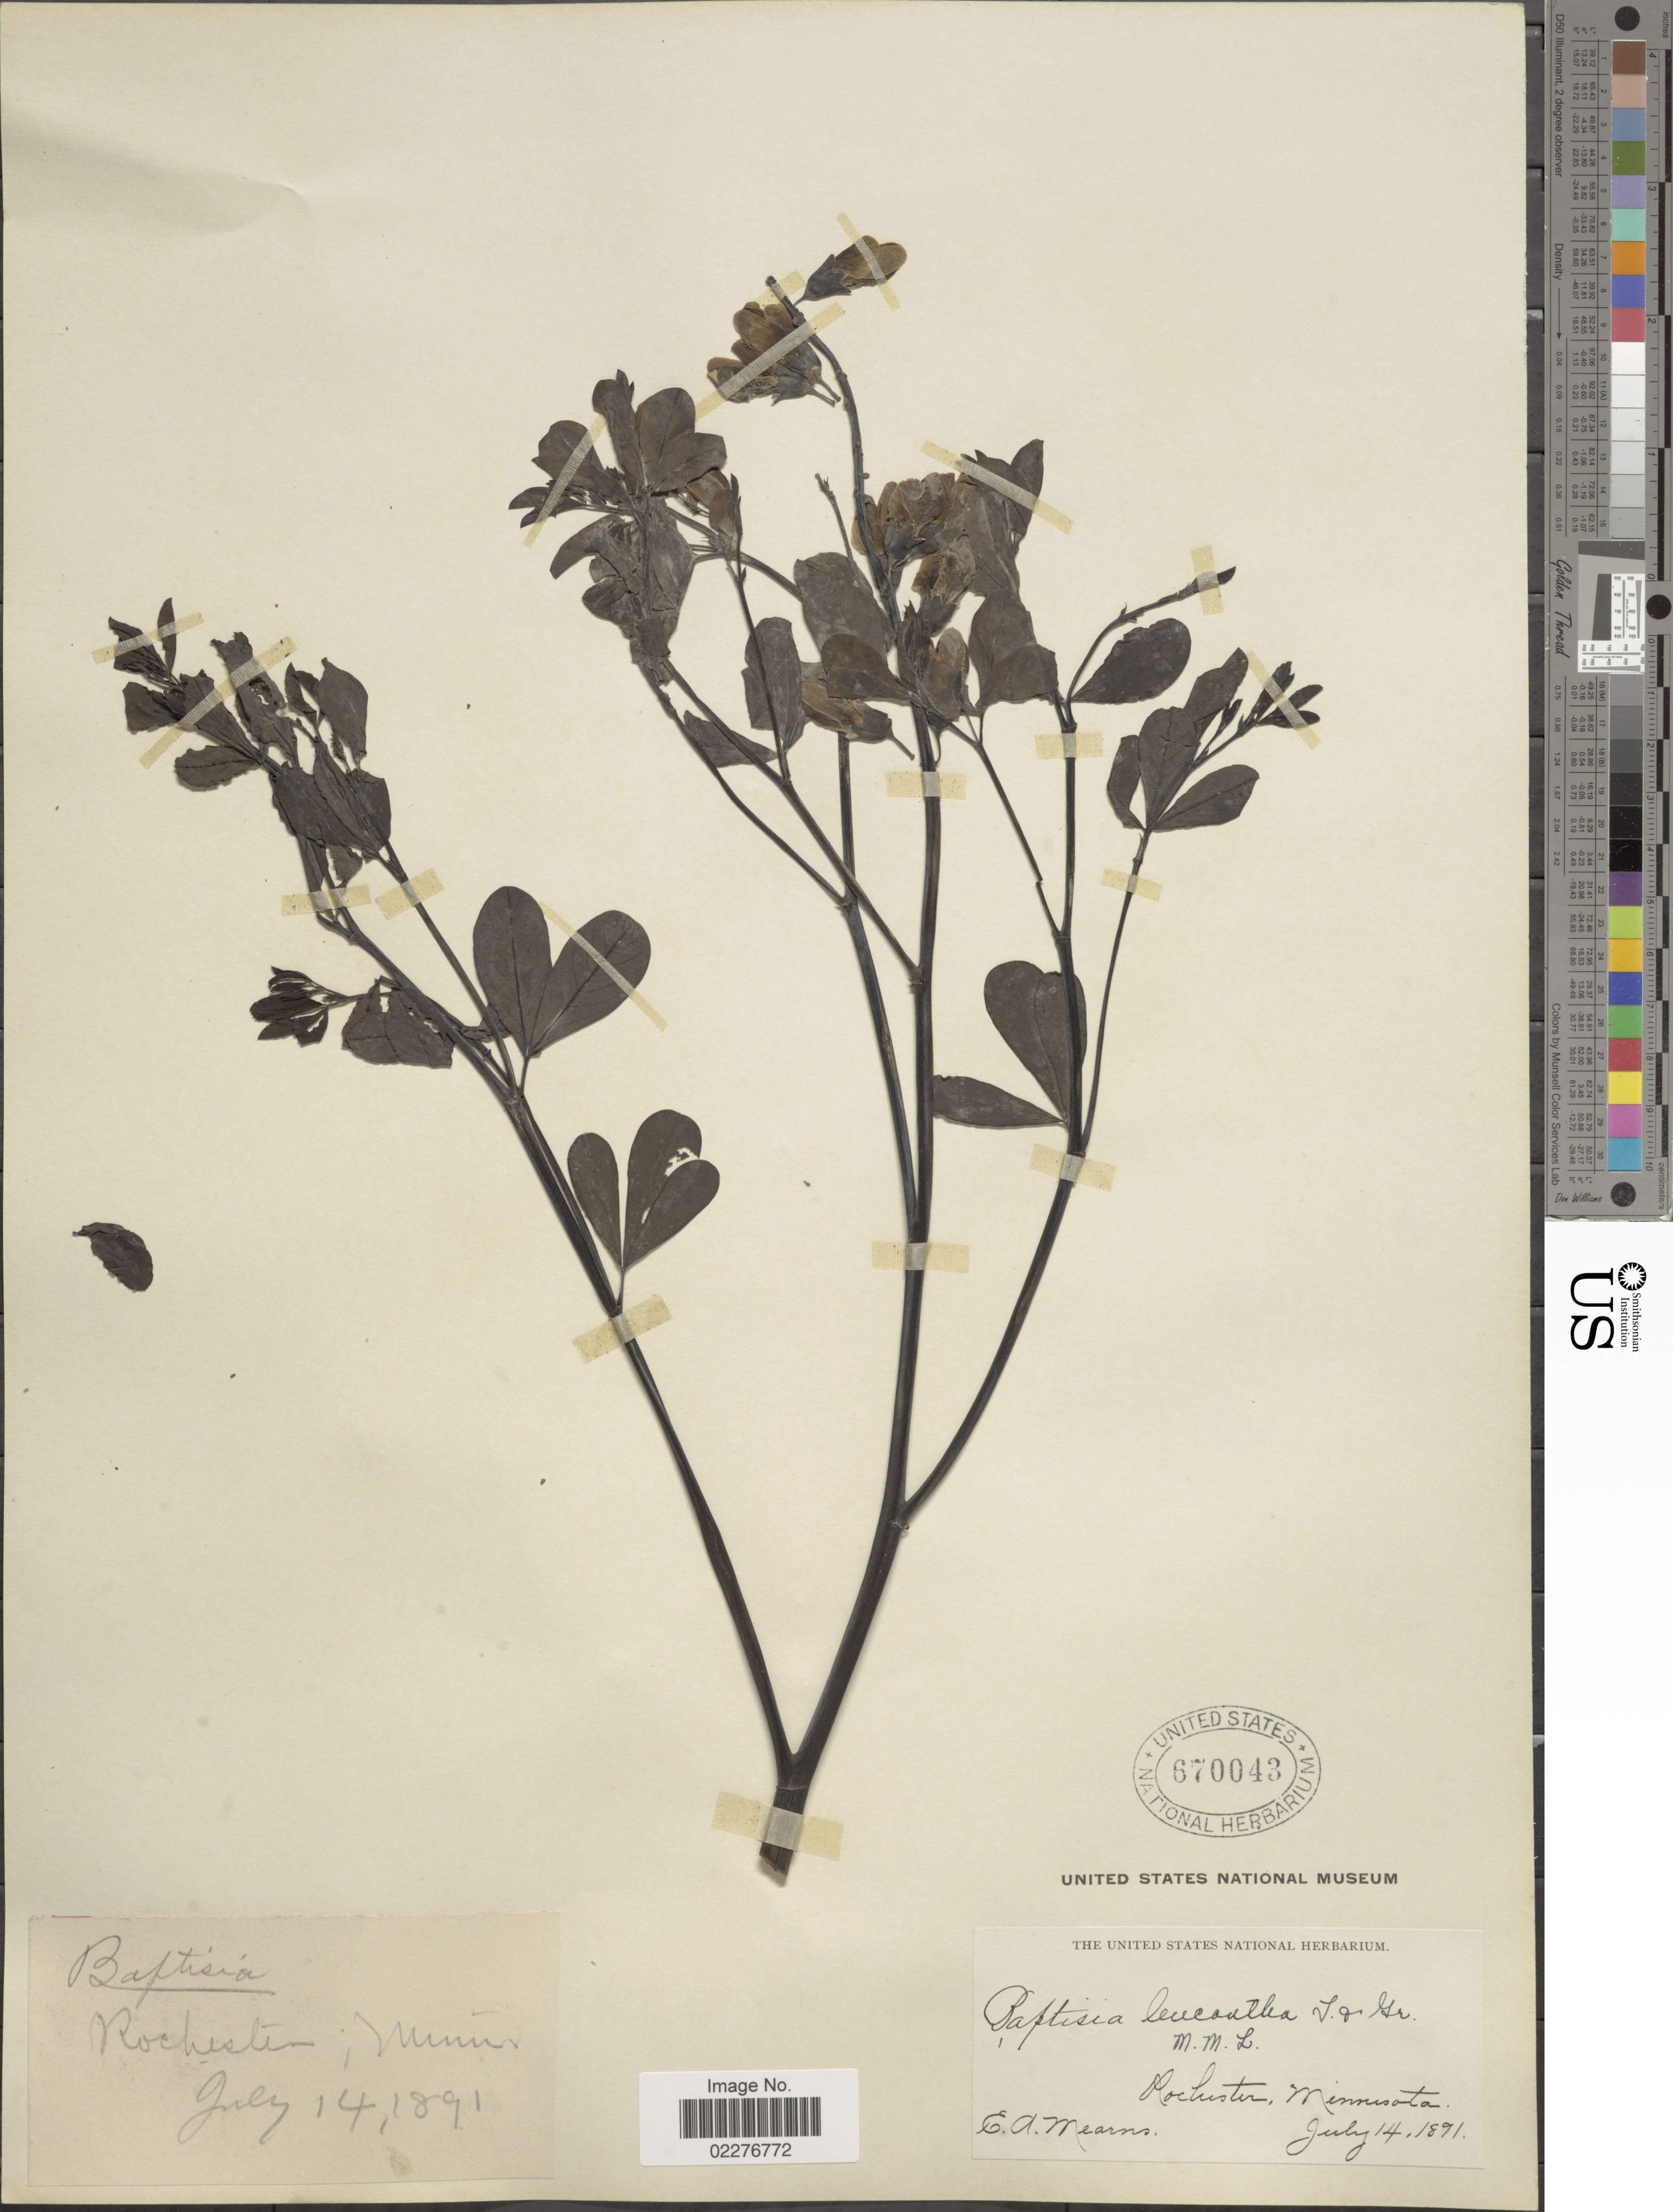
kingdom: Plantae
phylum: Tracheophyta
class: Magnoliopsida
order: Fabales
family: Fabaceae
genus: Baptisia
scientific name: Baptisia leucantha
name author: Torr. & A. Gray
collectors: E. A. Mearns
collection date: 1891-07-14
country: United States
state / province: Minnesota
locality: Rochester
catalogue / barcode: US 670043